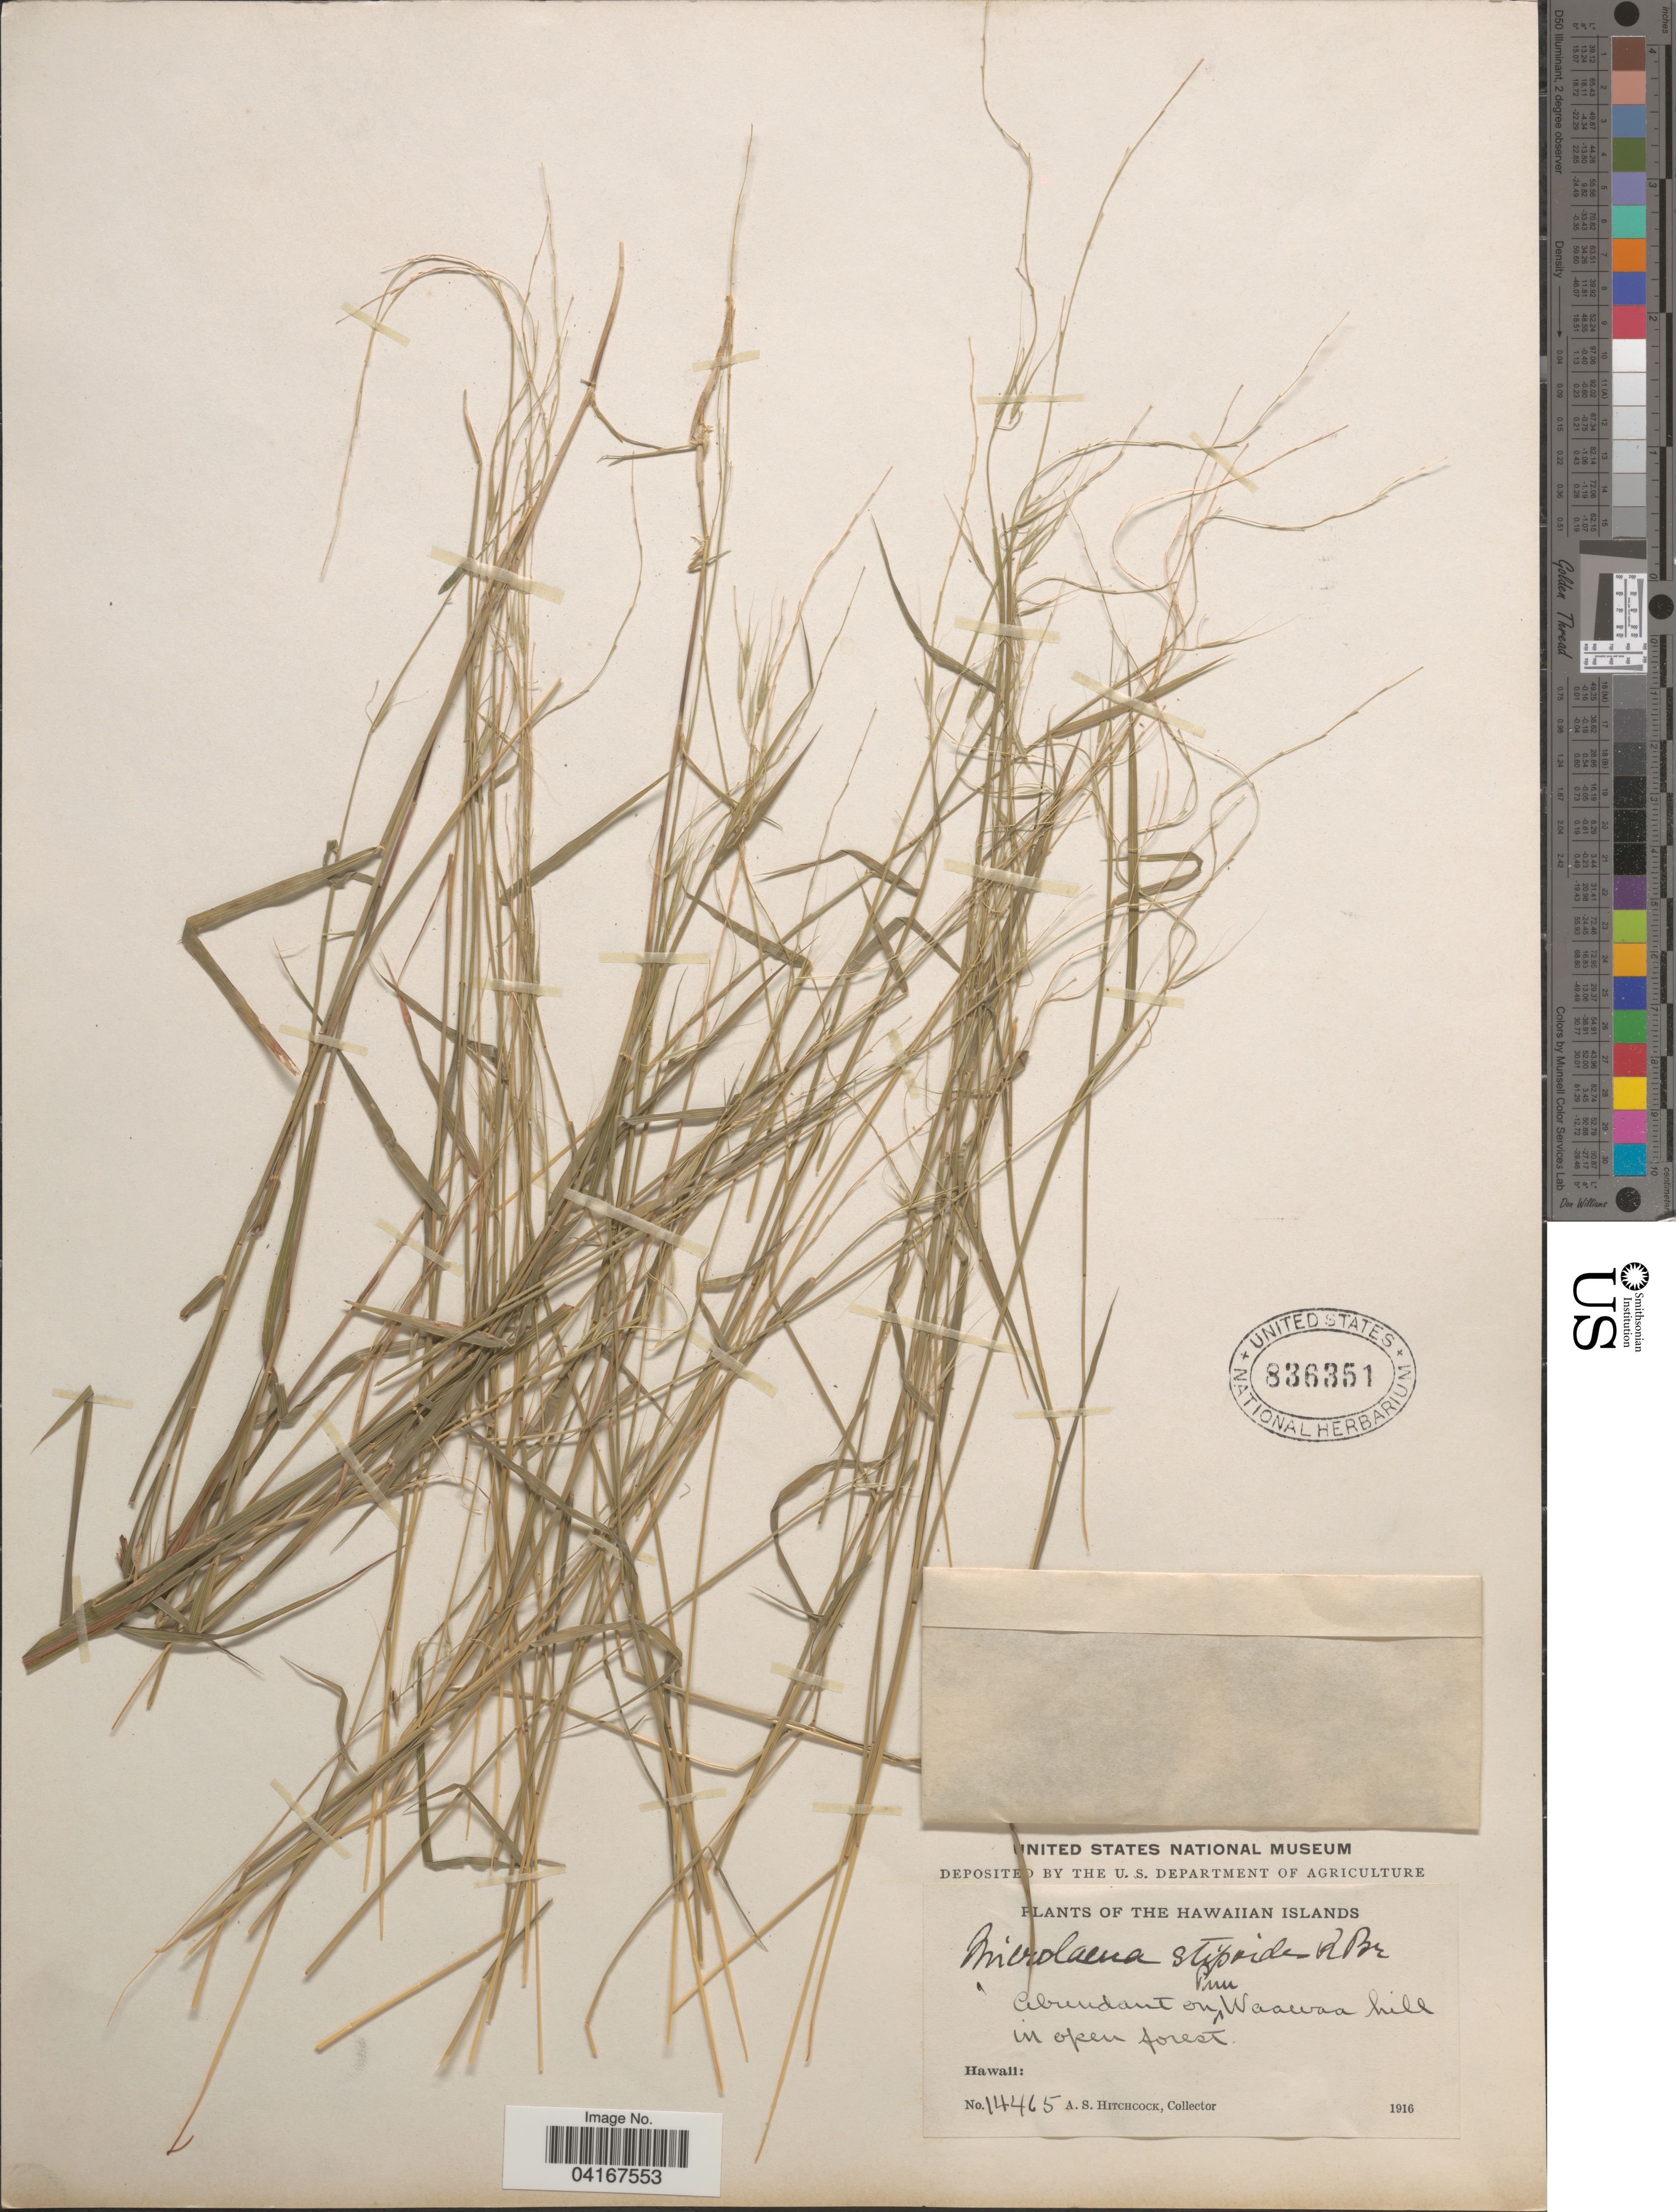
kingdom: Plantae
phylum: Tracheophyta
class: Liliopsida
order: Poales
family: Poaceae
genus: Microlaena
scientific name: Microlaena stipoides var. stipoides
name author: (Labill.) R. Br.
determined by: Faccenda, K.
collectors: A. S. Hitchcock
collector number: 14465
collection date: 1916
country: United States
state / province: Hawaii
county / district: Hawaii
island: Hawaii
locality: Abundant on Puu Waawaa hill in open forest.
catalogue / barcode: US 836351